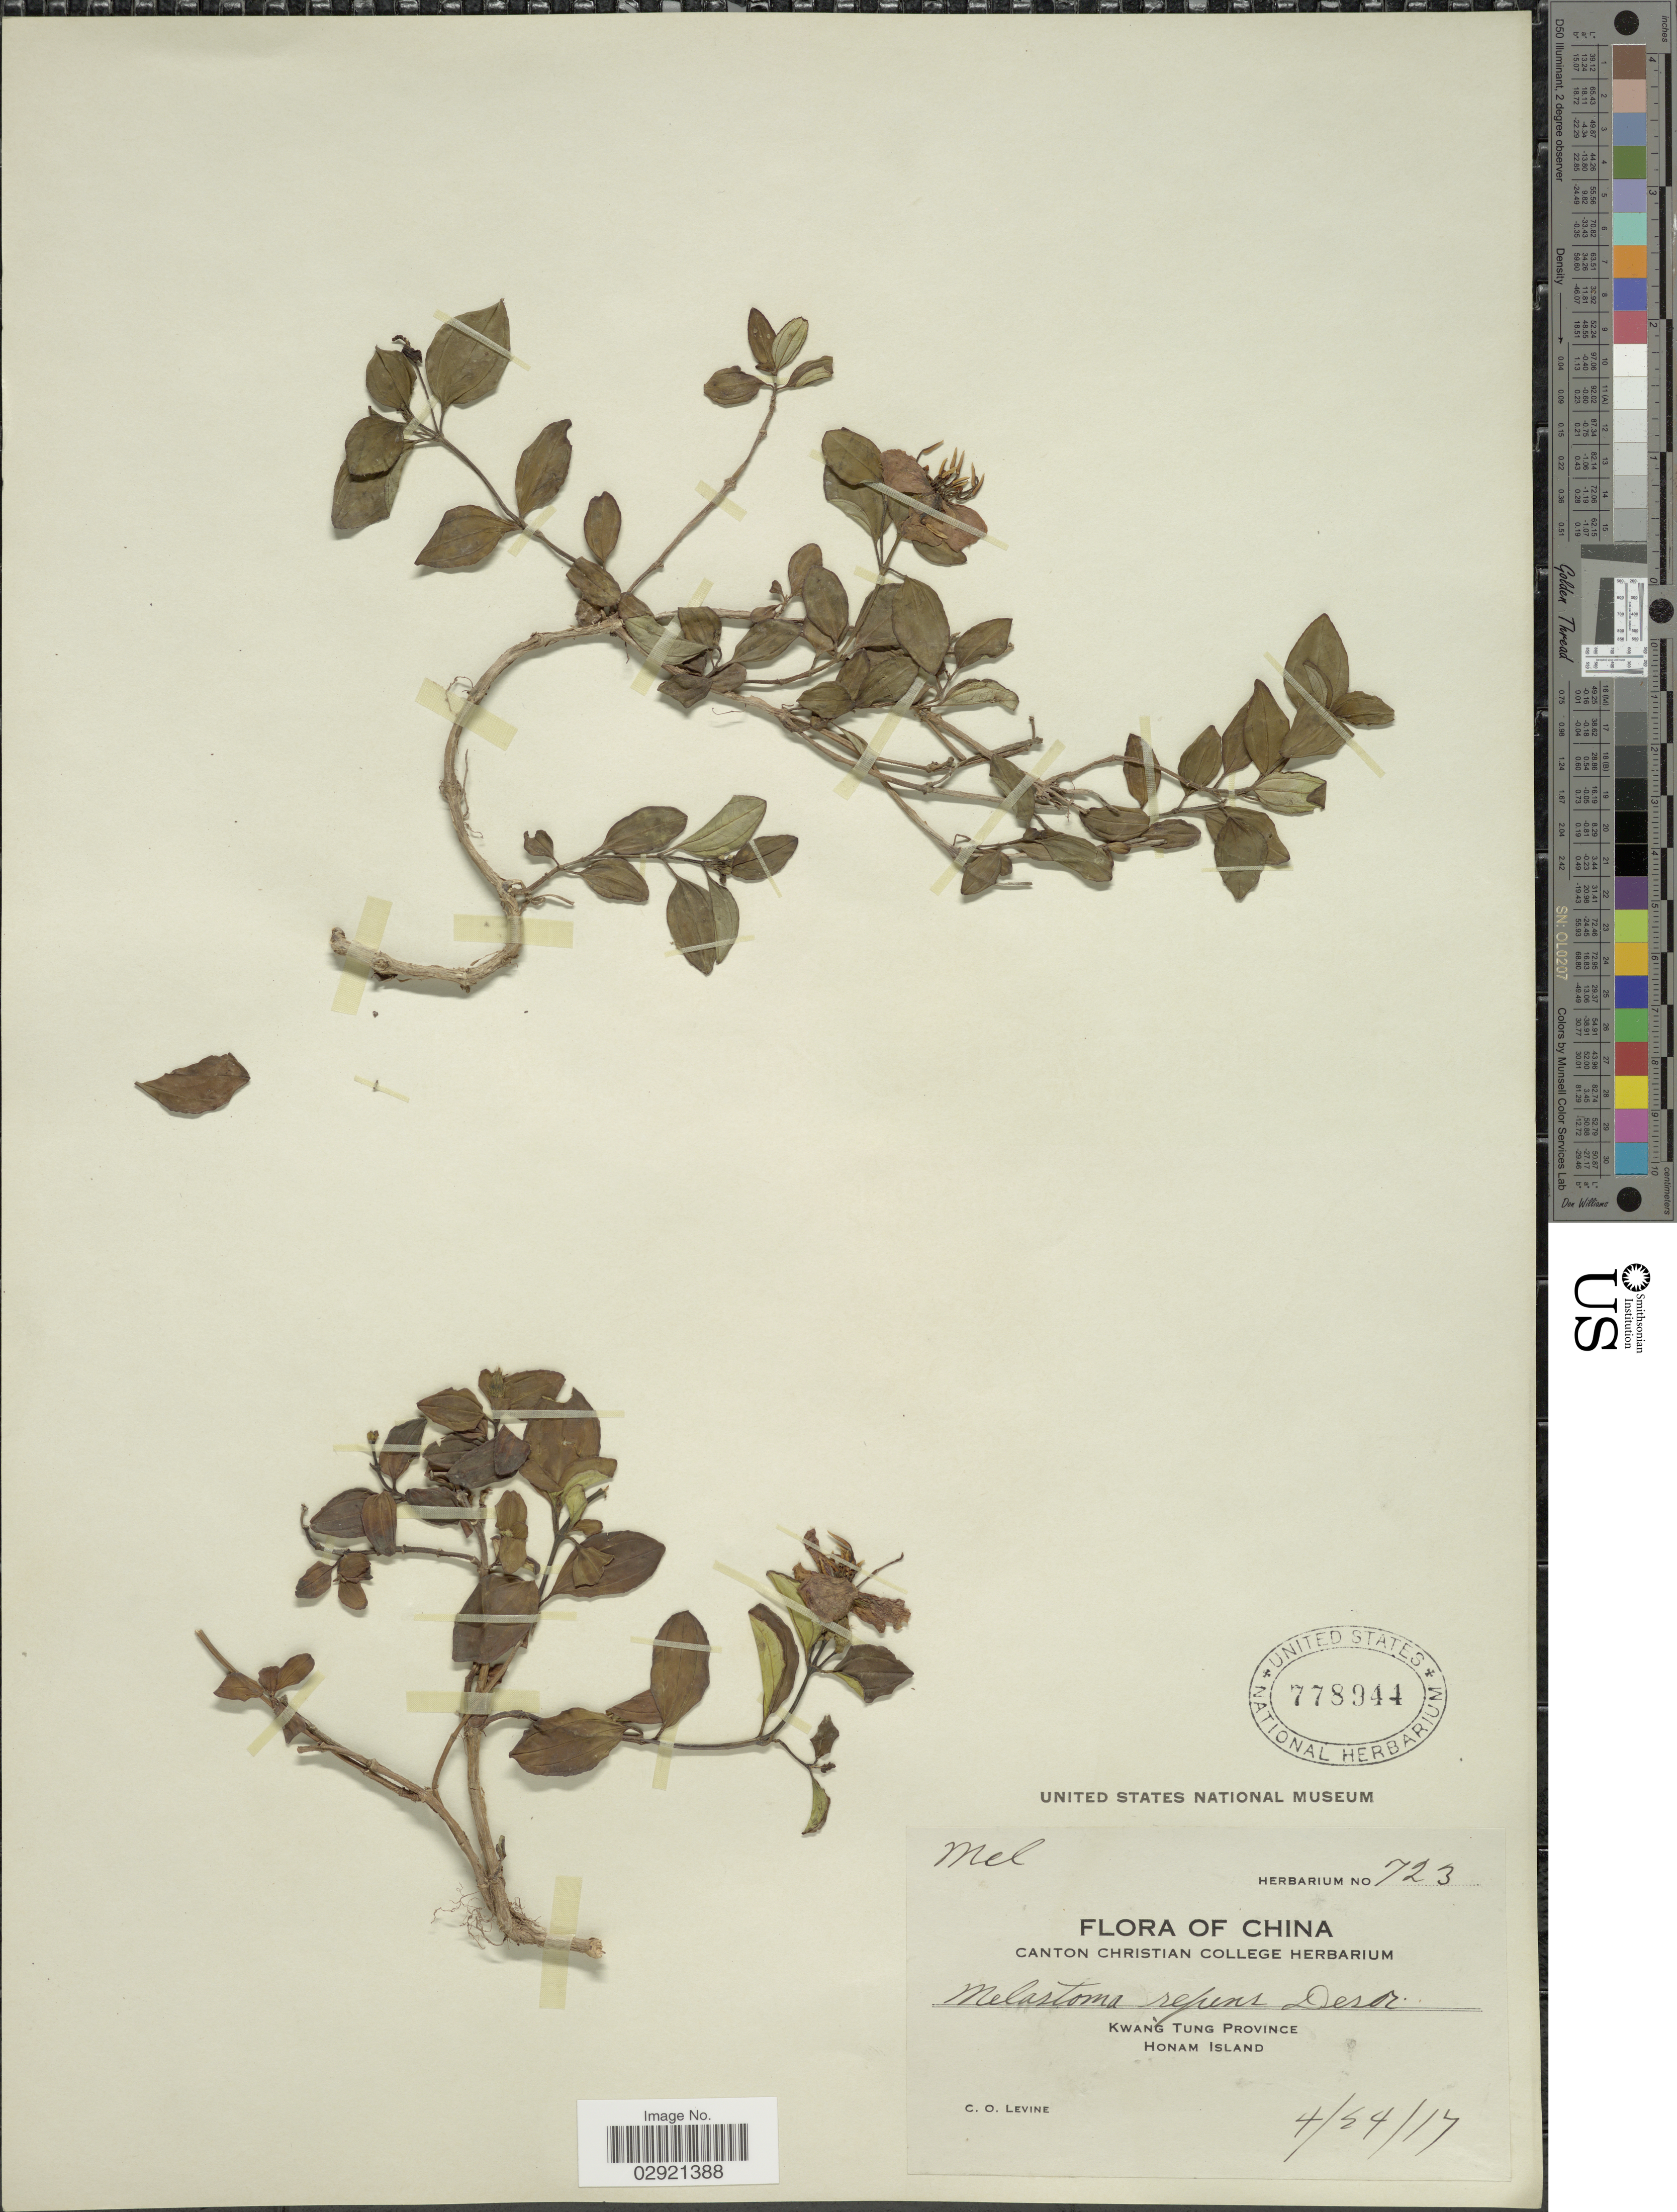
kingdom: Plantae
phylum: Tracheophyta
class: Magnoliopsida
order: Myrtales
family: Melastomataceae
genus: Melastoma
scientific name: Melastoma dodecandra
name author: Lour.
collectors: C. O. Levine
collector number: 723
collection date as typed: Transcribed d/m/y: 24/4/17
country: China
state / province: Guangdong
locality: Kwang Tung Province. Honam Island.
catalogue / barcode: US 778944